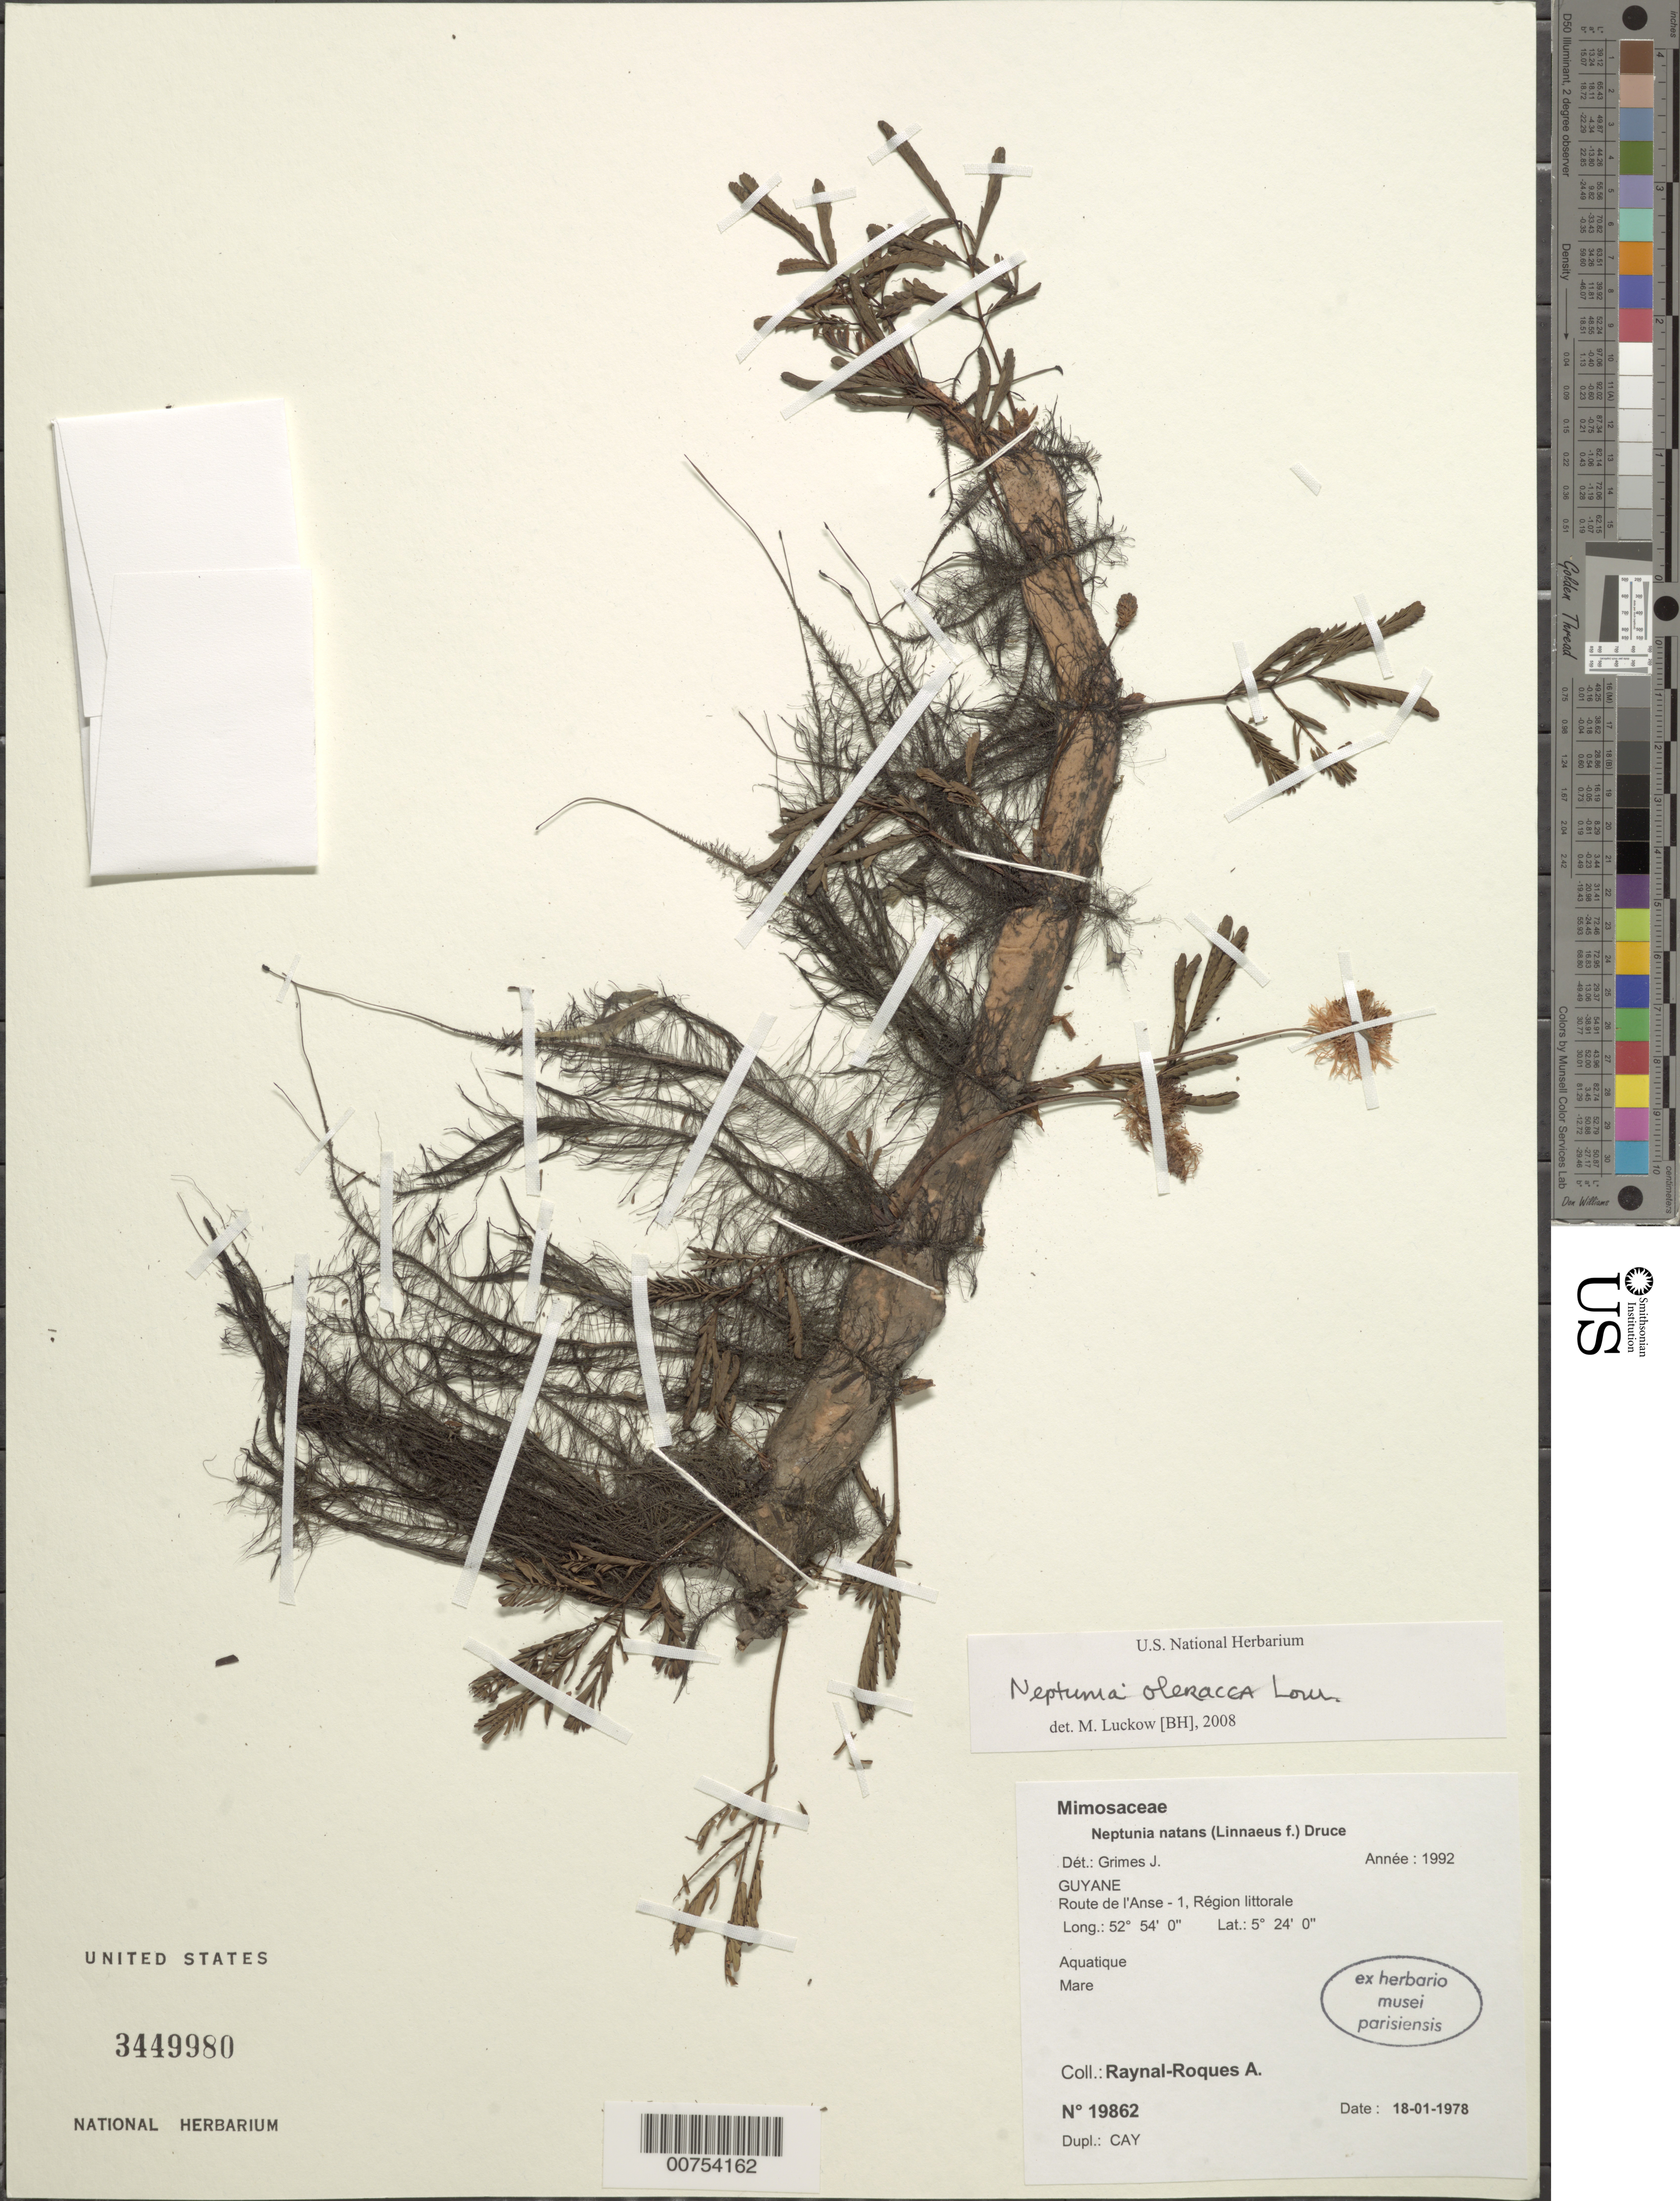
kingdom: Plantae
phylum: Tracheophyta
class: Magnoliopsida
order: Fabales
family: Fabaceae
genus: Neptunia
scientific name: Neptunia oleracea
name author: Lour.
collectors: A. M. Raynal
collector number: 19862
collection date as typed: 18-Jan-78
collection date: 1978-01-18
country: French Guiana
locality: Route de l'Anse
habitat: Région littorale, pond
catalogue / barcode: US 3449980